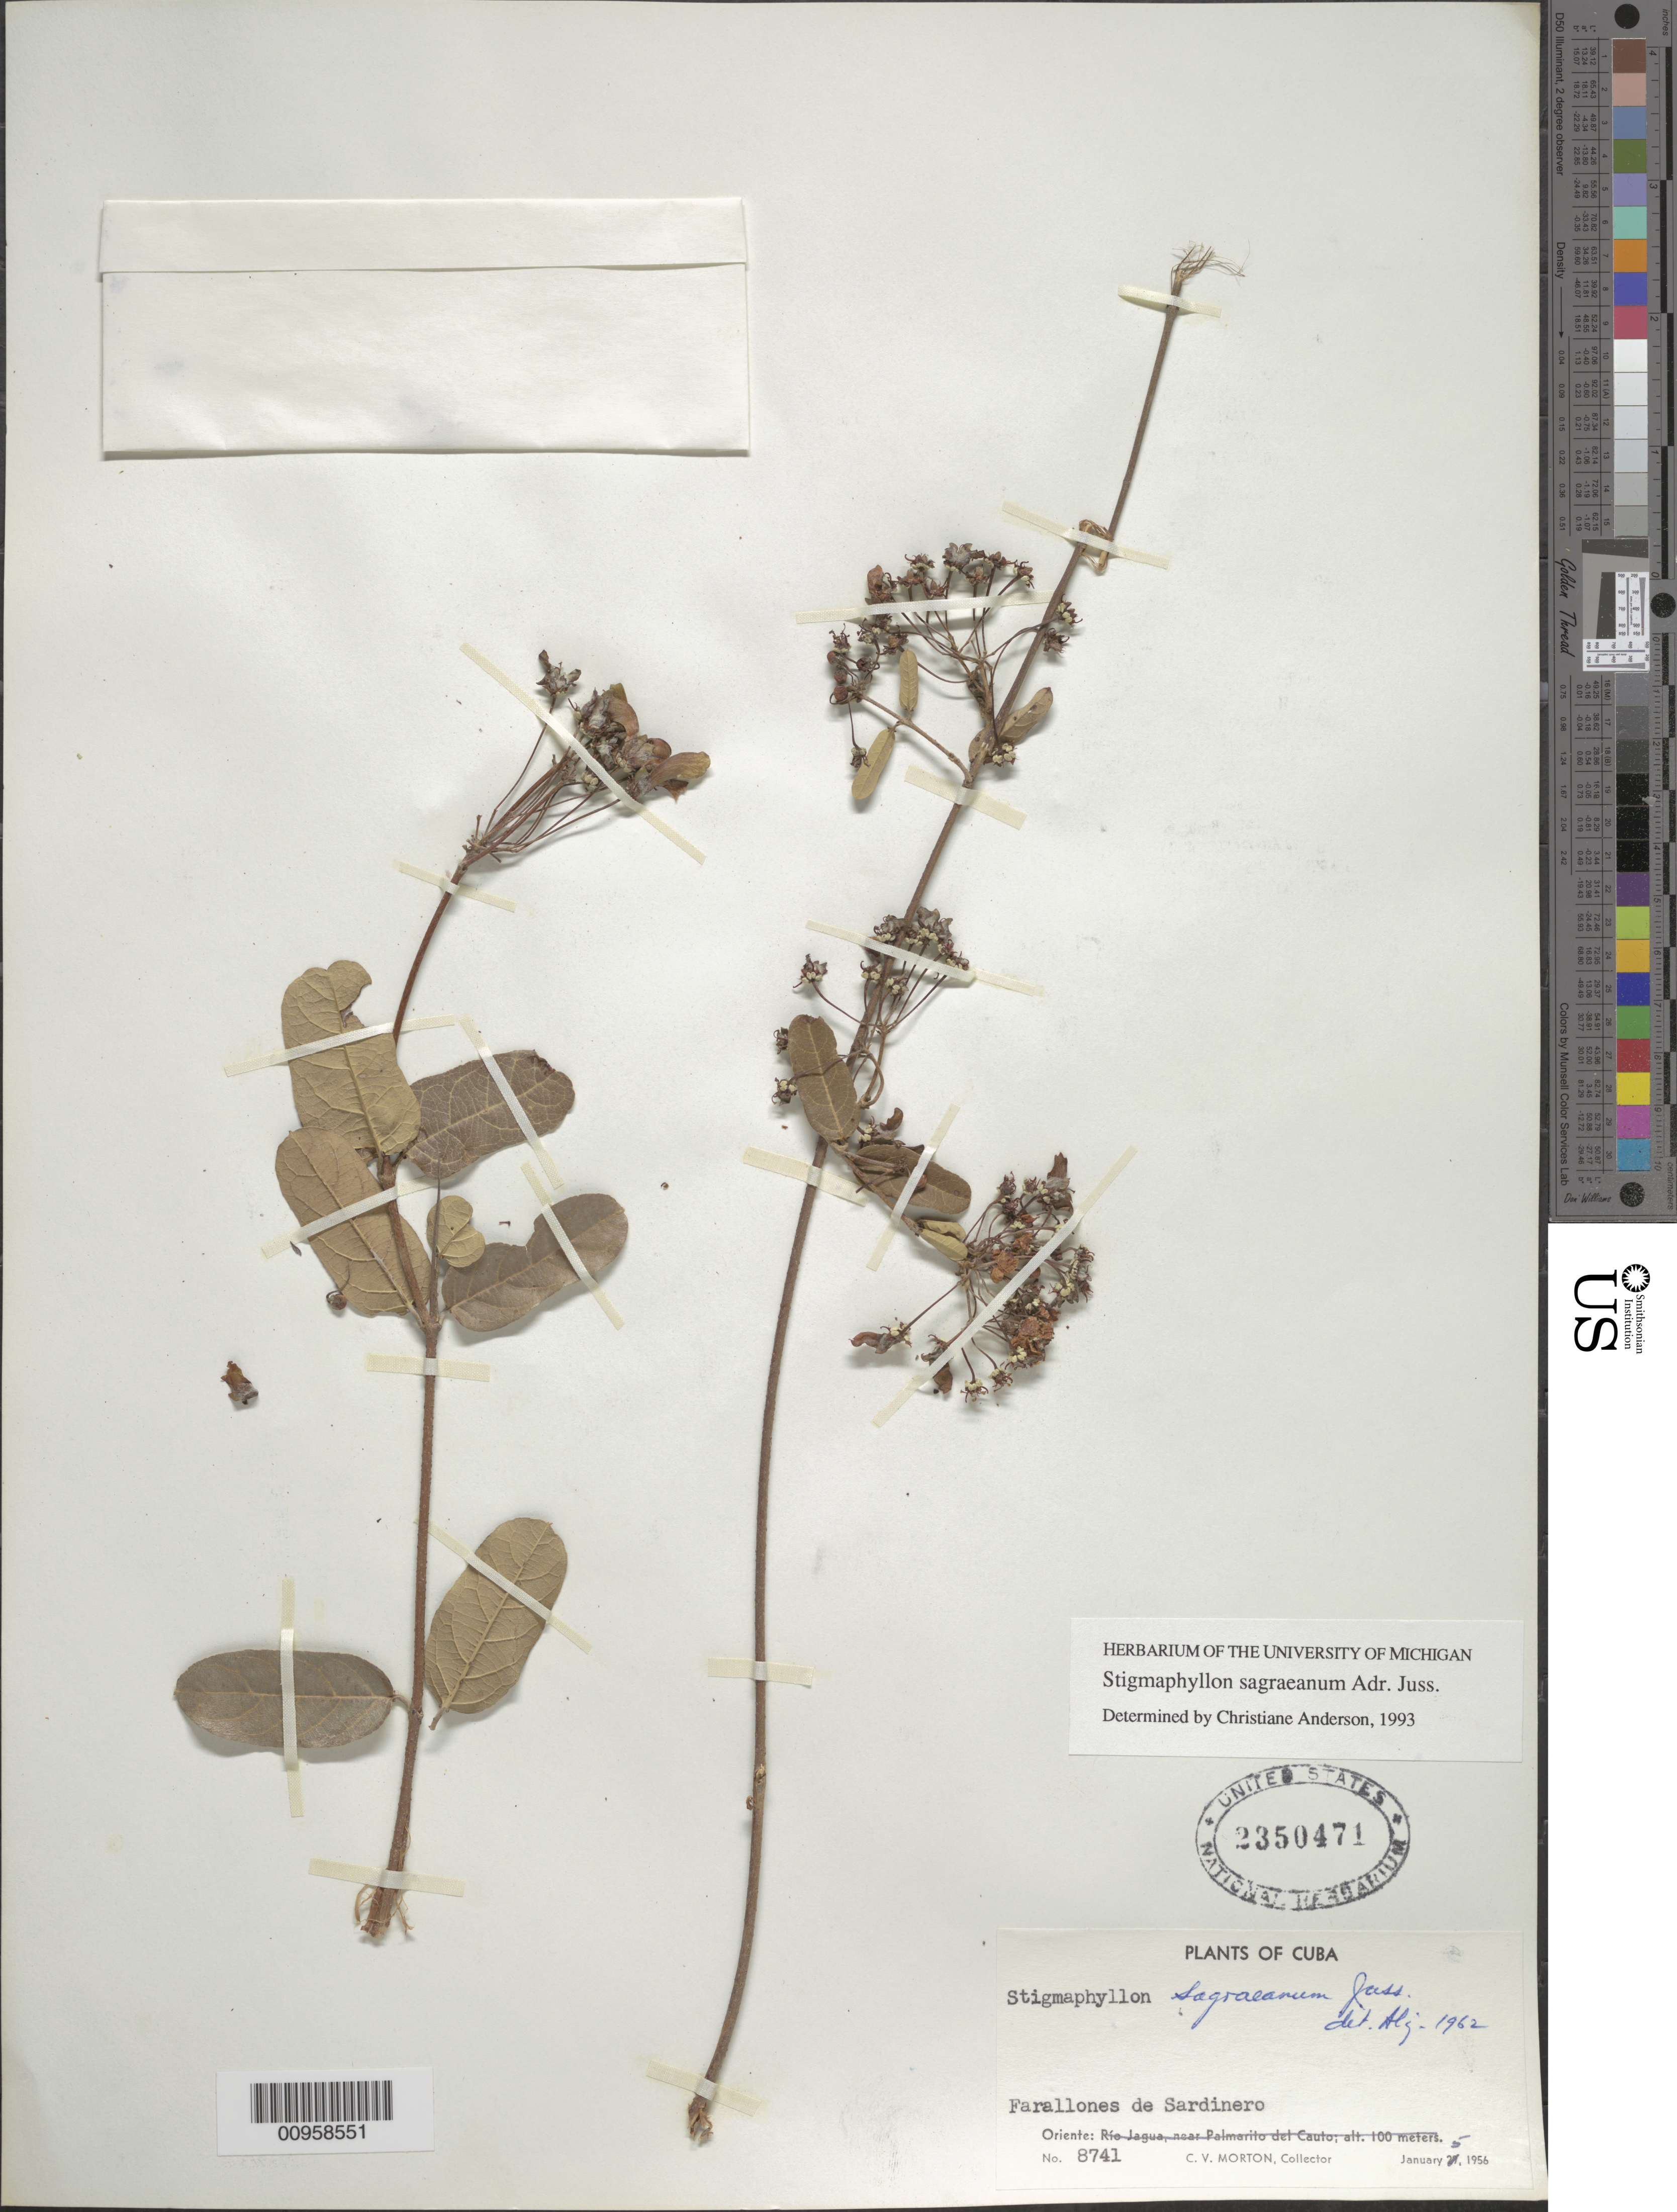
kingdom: Plantae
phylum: Tracheophyta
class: Magnoliopsida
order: Malpighiales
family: Malpighiaceae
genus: Stigmaphyllon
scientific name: Stigmaphyllon sagraeanum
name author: Juss.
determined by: Anderson, C.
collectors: C. V. Morton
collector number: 8741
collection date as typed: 05 Jan 1956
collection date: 1956-01-05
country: Cuba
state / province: Oriente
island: Cuba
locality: Farallones de Sardinero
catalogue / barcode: US 2350471